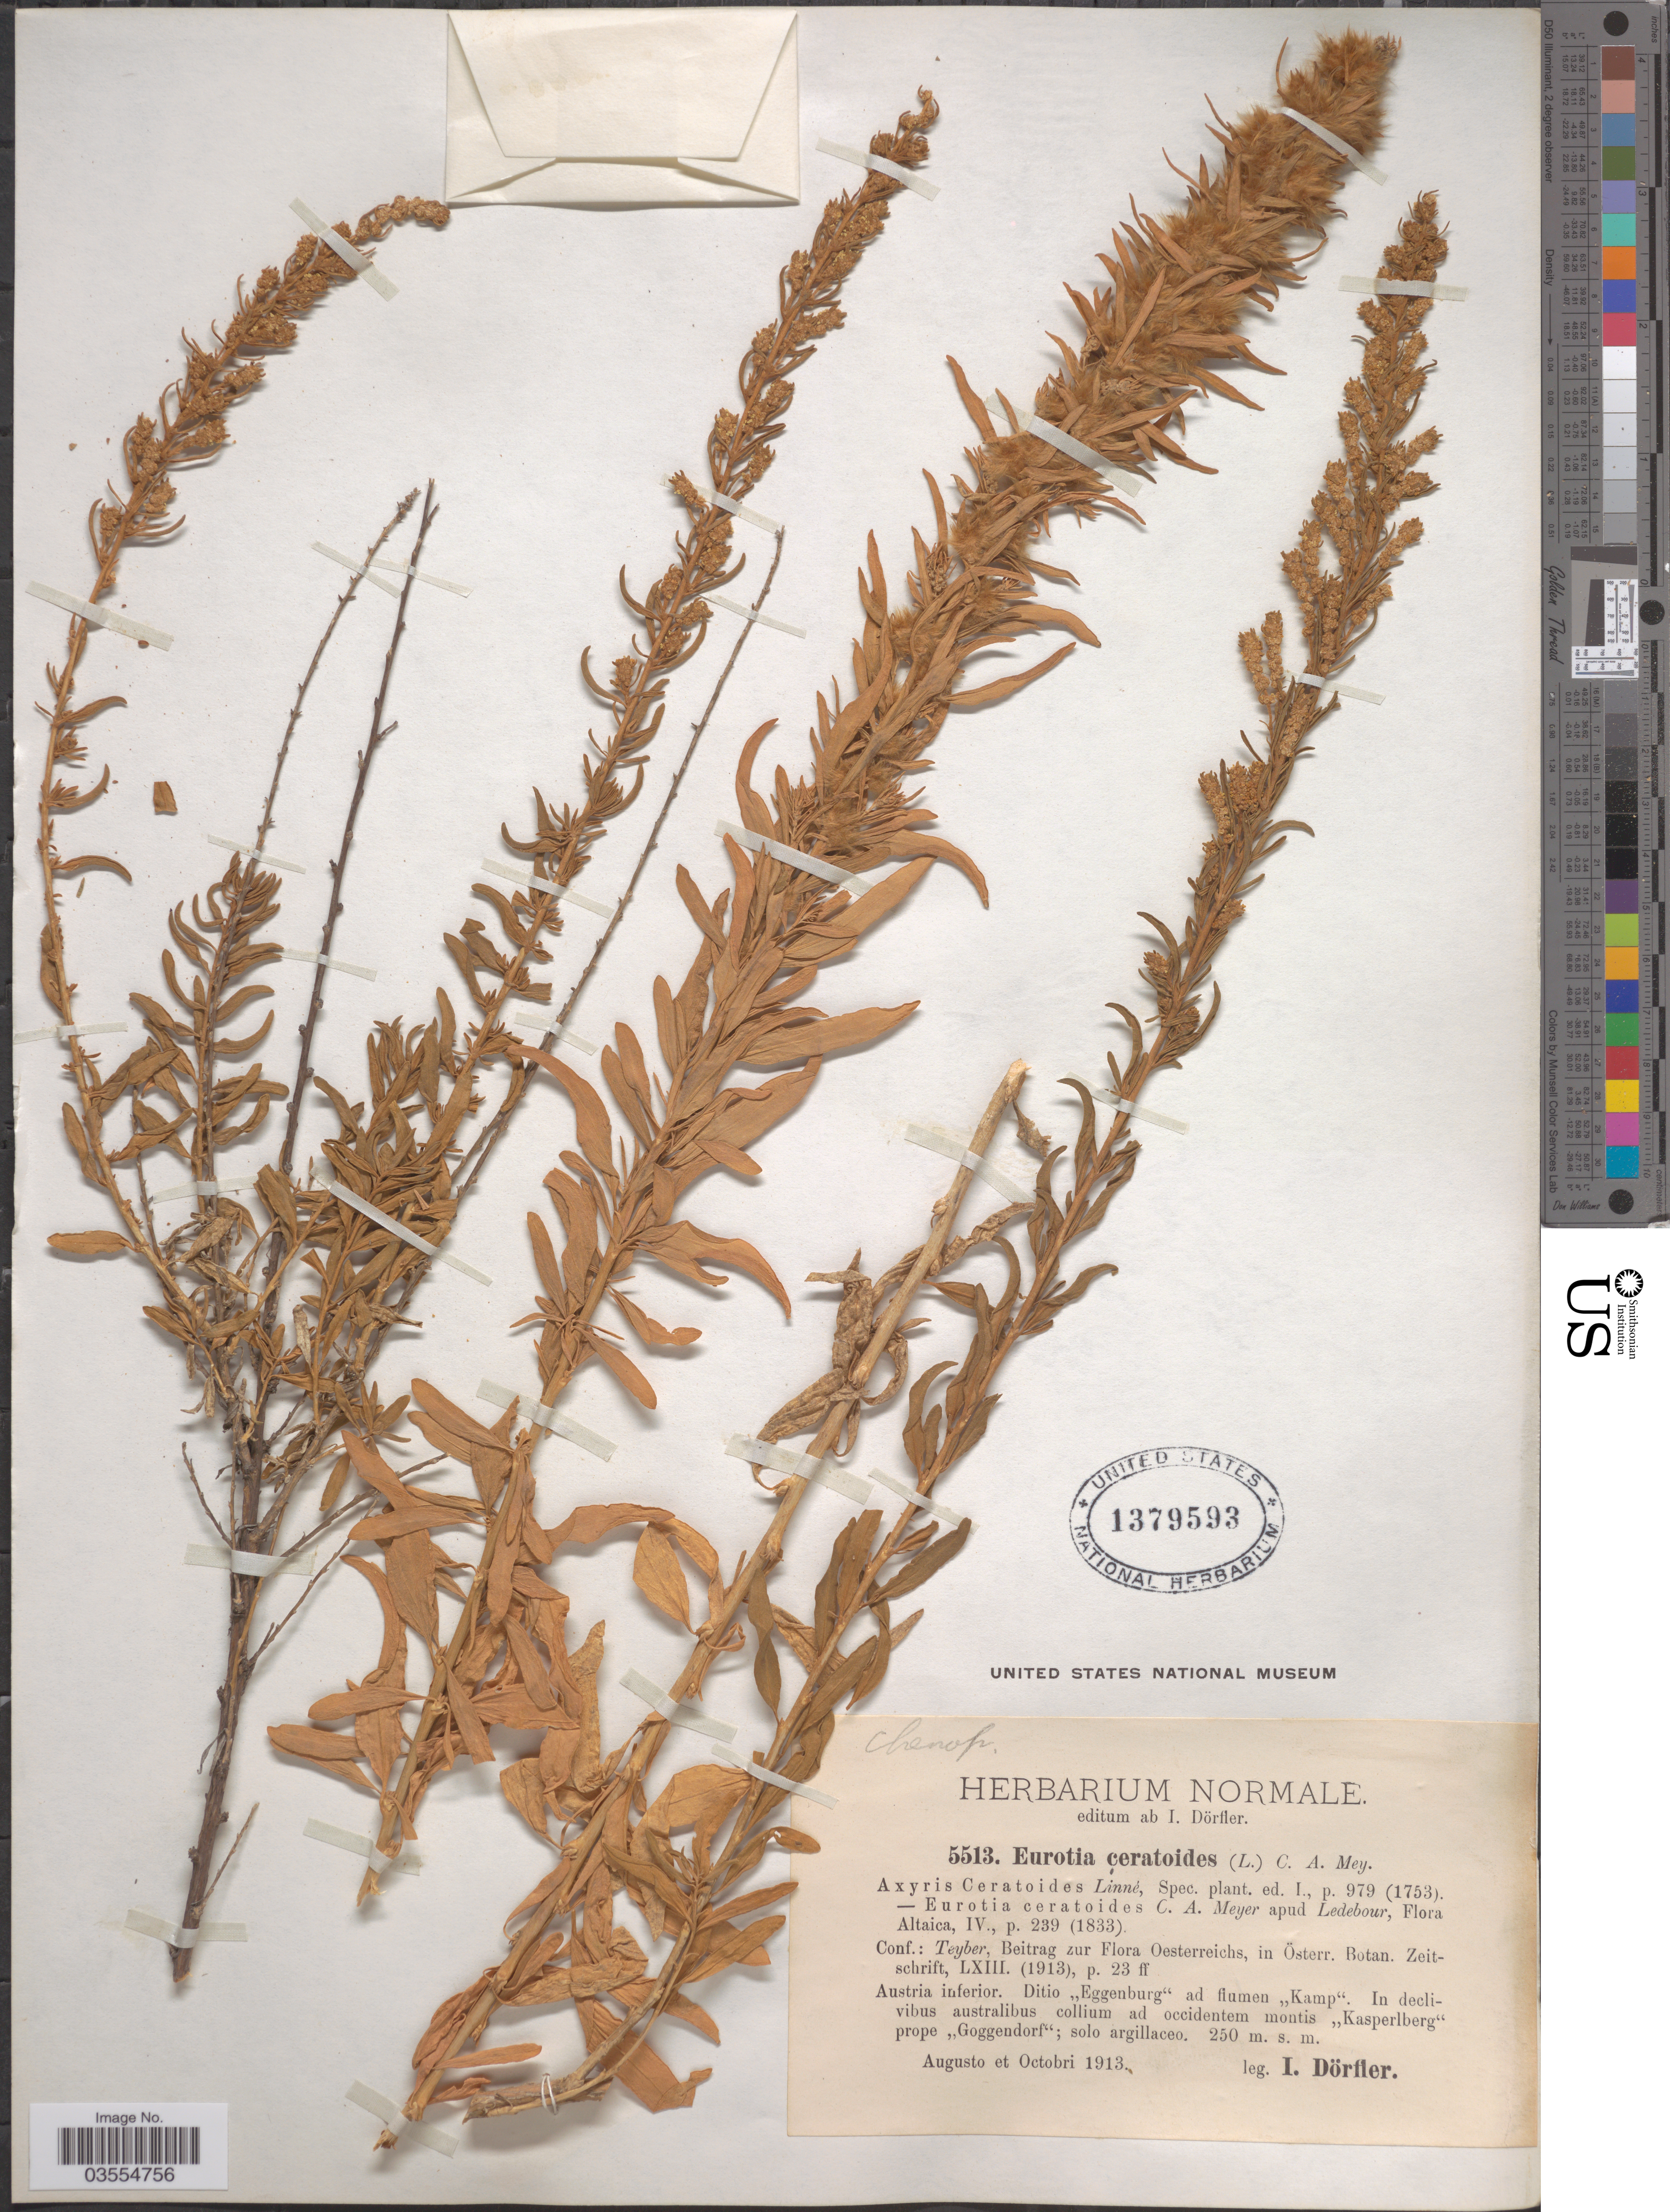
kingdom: Plantae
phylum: Tracheophyta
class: Magnoliopsida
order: Caryophyllales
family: Amaranthaceae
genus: Krascheninnikovia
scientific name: Krascheninnikovia ceratoides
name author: (L.) Gueldenst.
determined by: U.S. National Herbarium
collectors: I. Dörfler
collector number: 5513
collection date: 1913-08/1913-10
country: Austria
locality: Austria inferior. Ditio "Eggenburg" ad flumen "Kamp". In declivibus australibus collium ad occidentem montis ,,Kasperlberg" prope ,,Goggendorf".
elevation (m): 250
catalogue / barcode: US 1379593